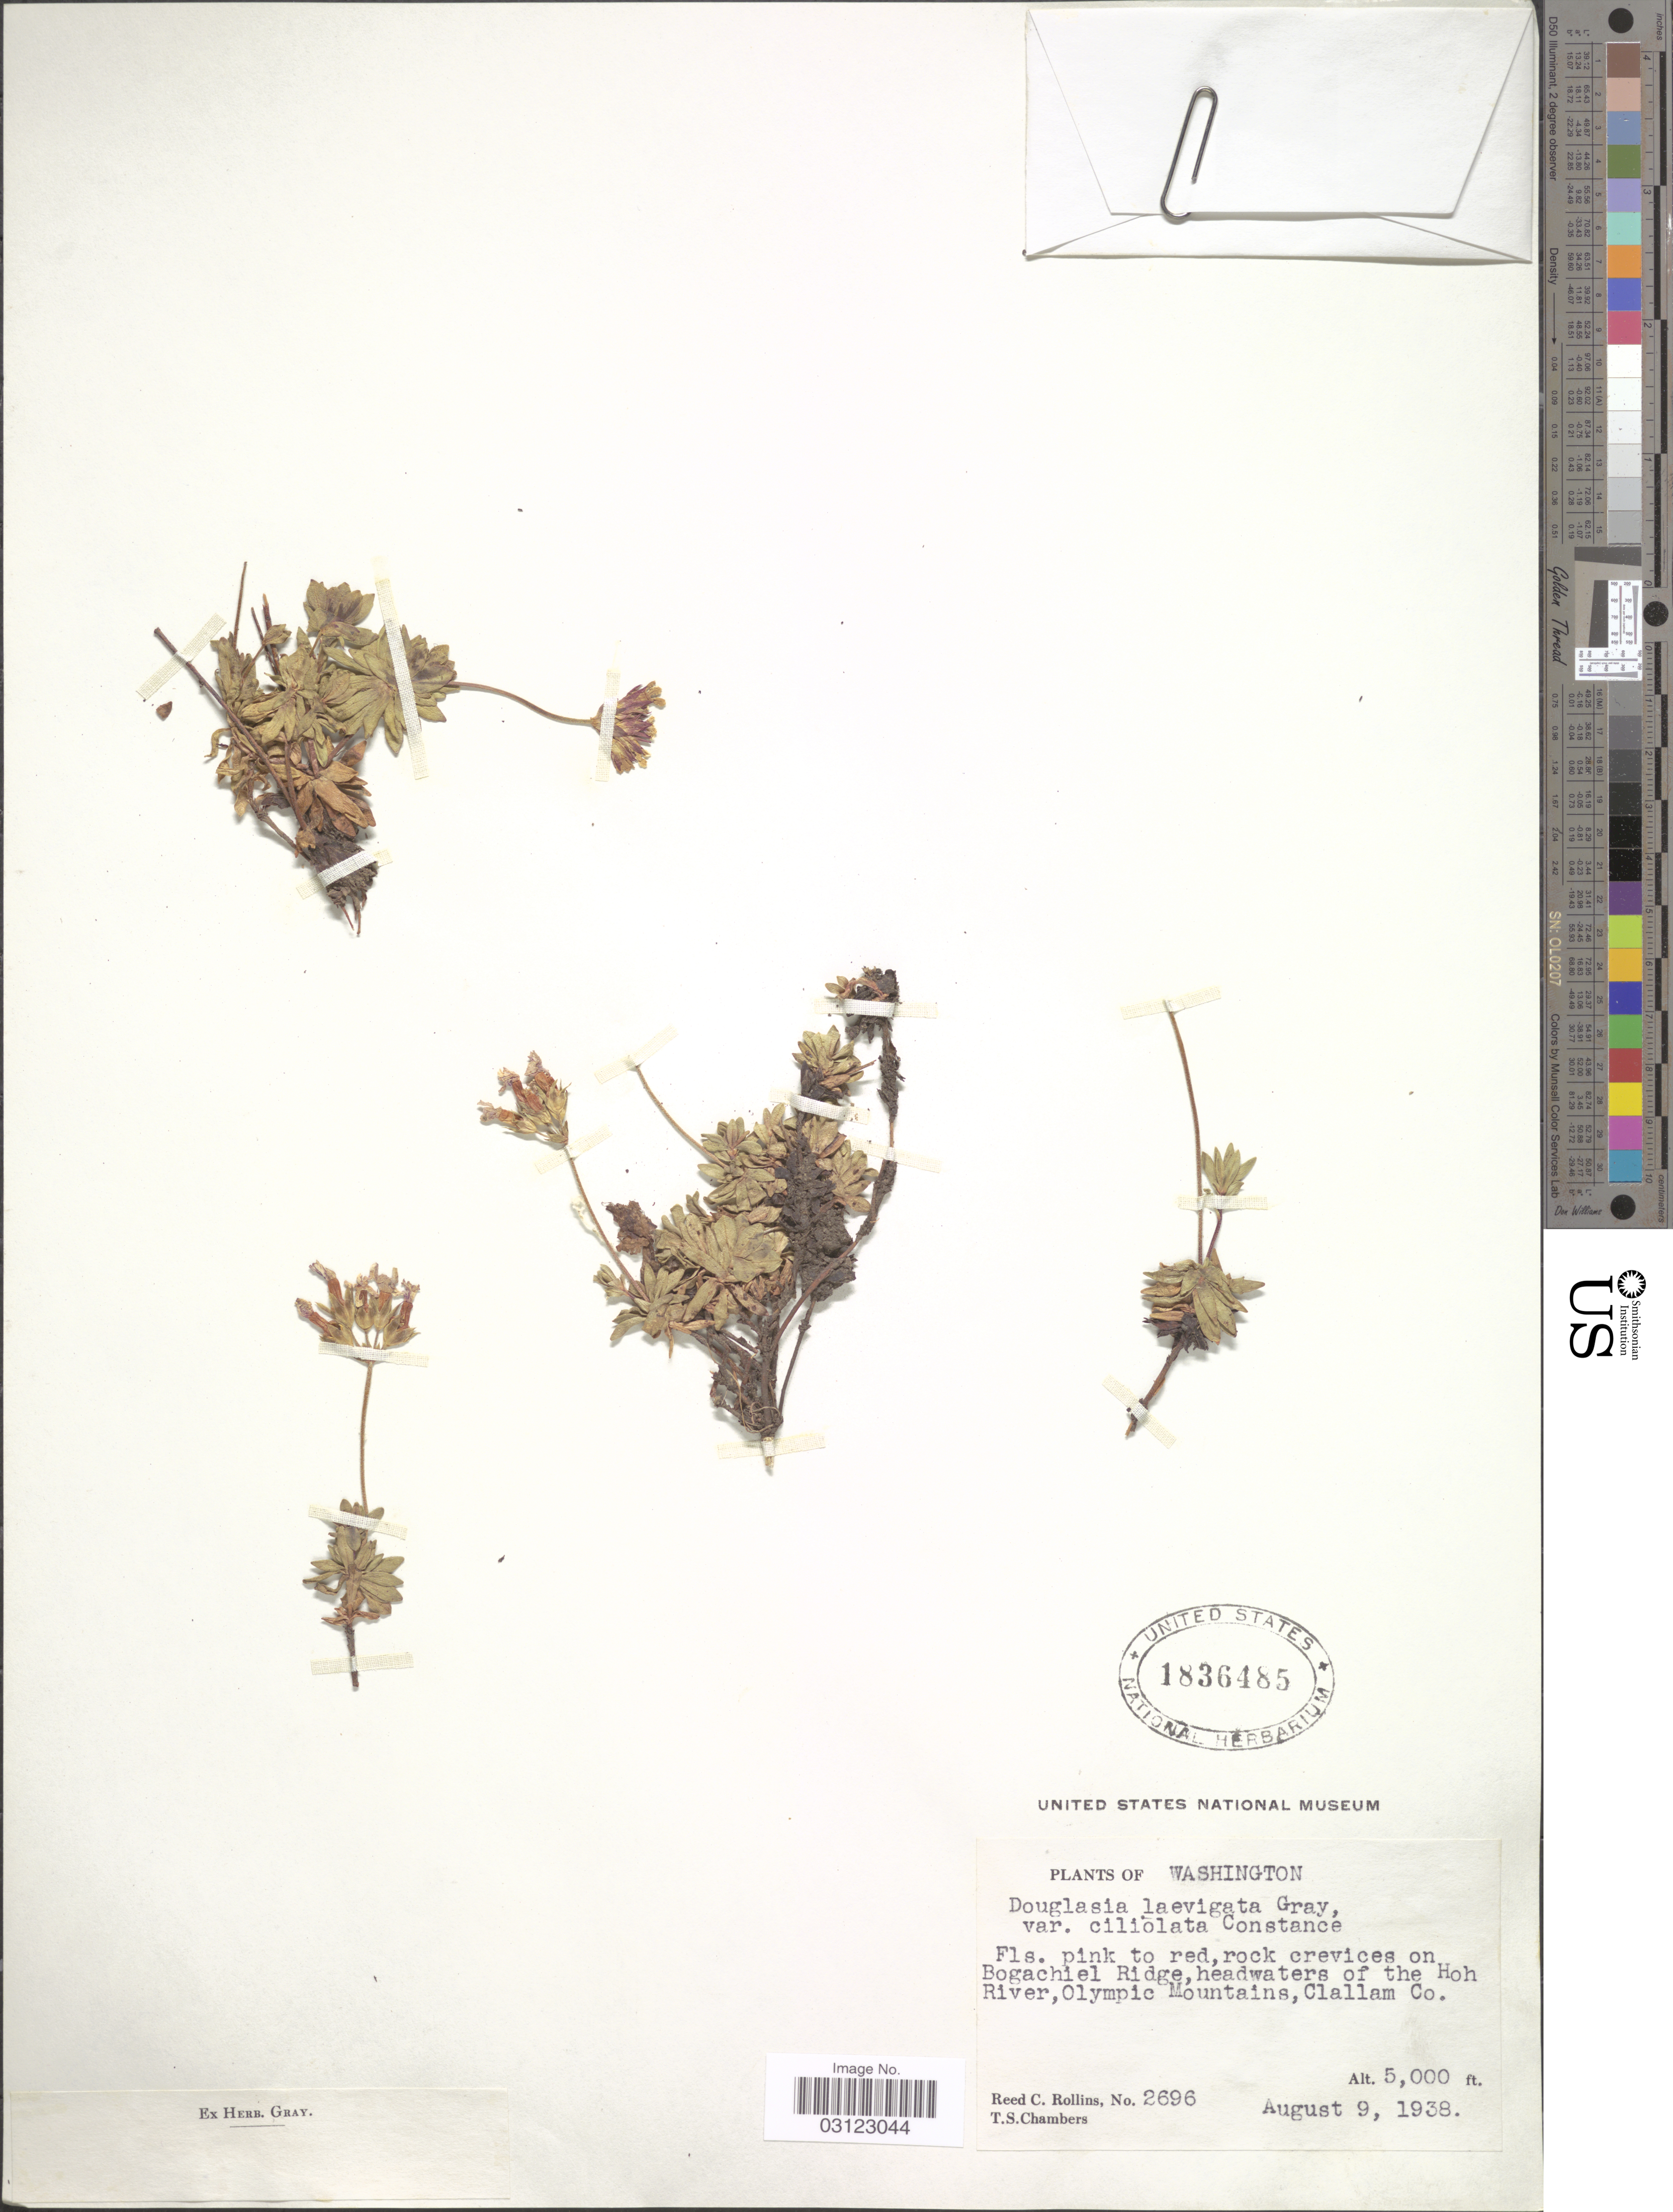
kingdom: Plantae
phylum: Tracheophyta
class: Magnoliopsida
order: Ericales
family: Primulaceae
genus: Douglasia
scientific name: Douglasia laevigata var. ciliolata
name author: Constance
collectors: R. C. Rollins & T. Chambers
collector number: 2696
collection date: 1938-08-09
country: United States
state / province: Washington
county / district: Clallam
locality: Bogachiel Ridge, headwaters of the Hoh River, Olympic Mountains, Clallam Co.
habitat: red rock crevices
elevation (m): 1524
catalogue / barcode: US 1836485